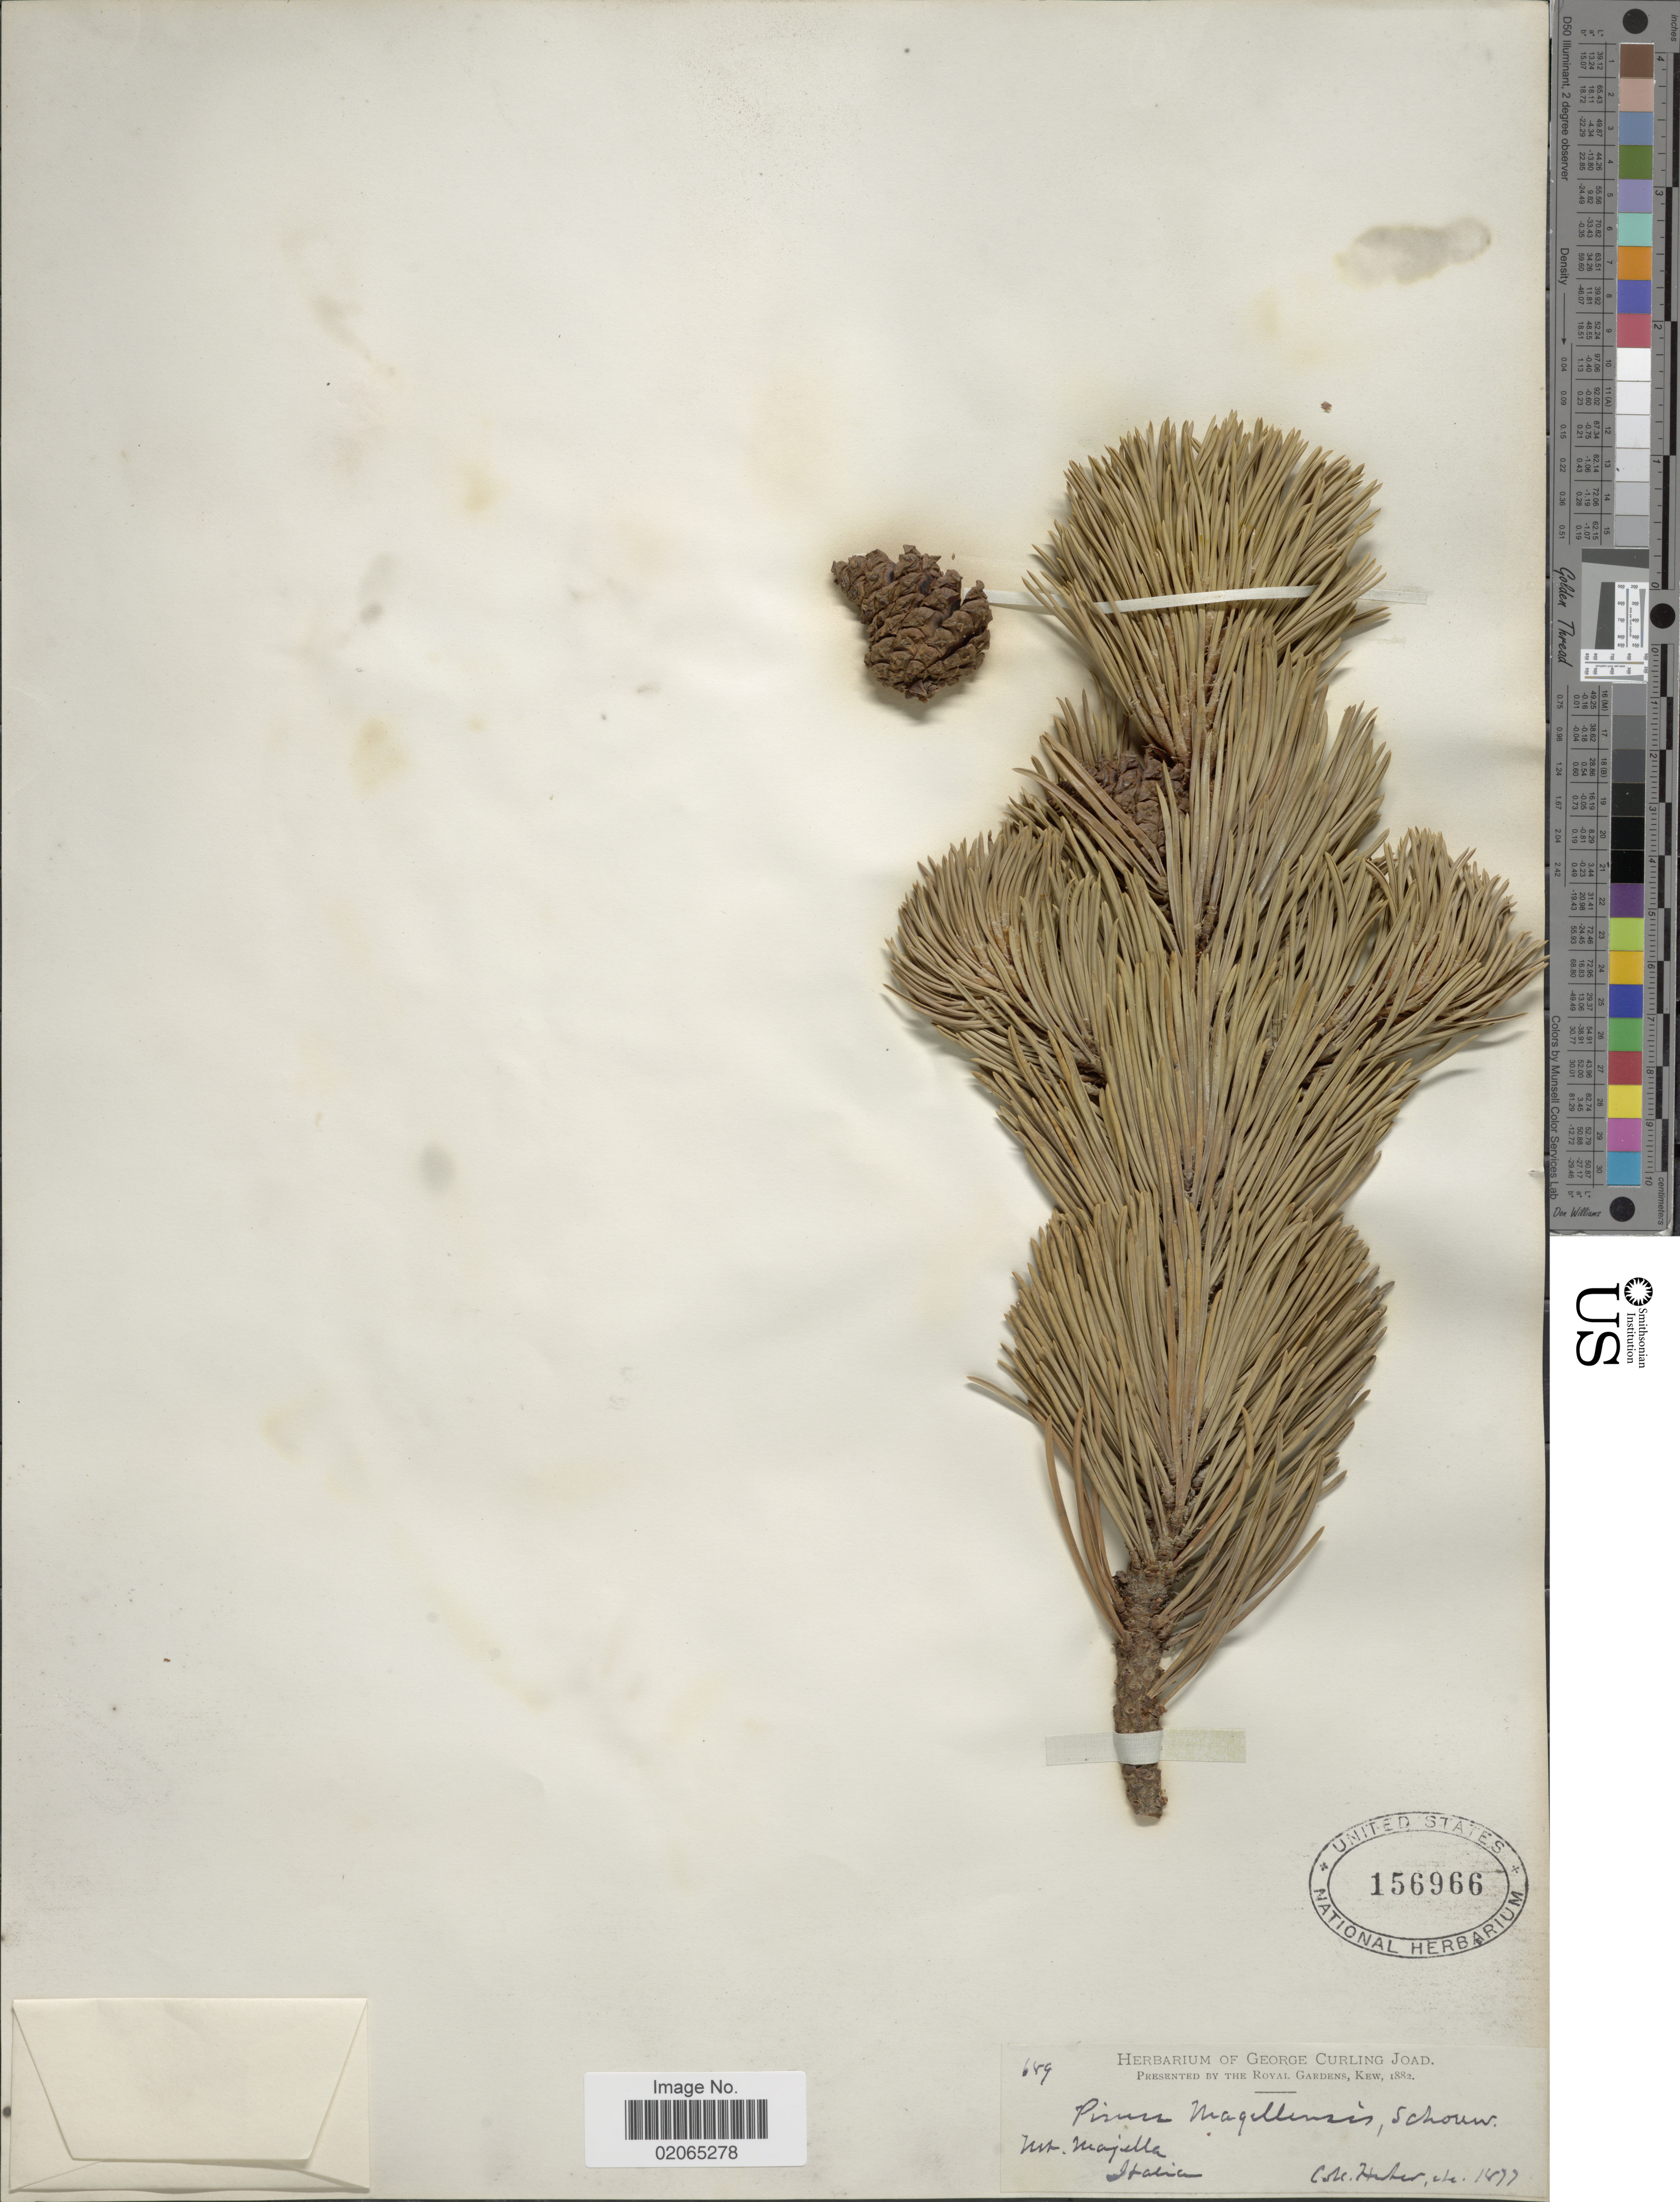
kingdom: Plantae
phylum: Tracheophyta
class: Pinopsida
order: Pinales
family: Pinaceae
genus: Pinus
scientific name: Pinus magellensis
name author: Schouw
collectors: -. Huter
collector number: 689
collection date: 1877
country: Italy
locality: Mt. Majella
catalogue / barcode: US 156966